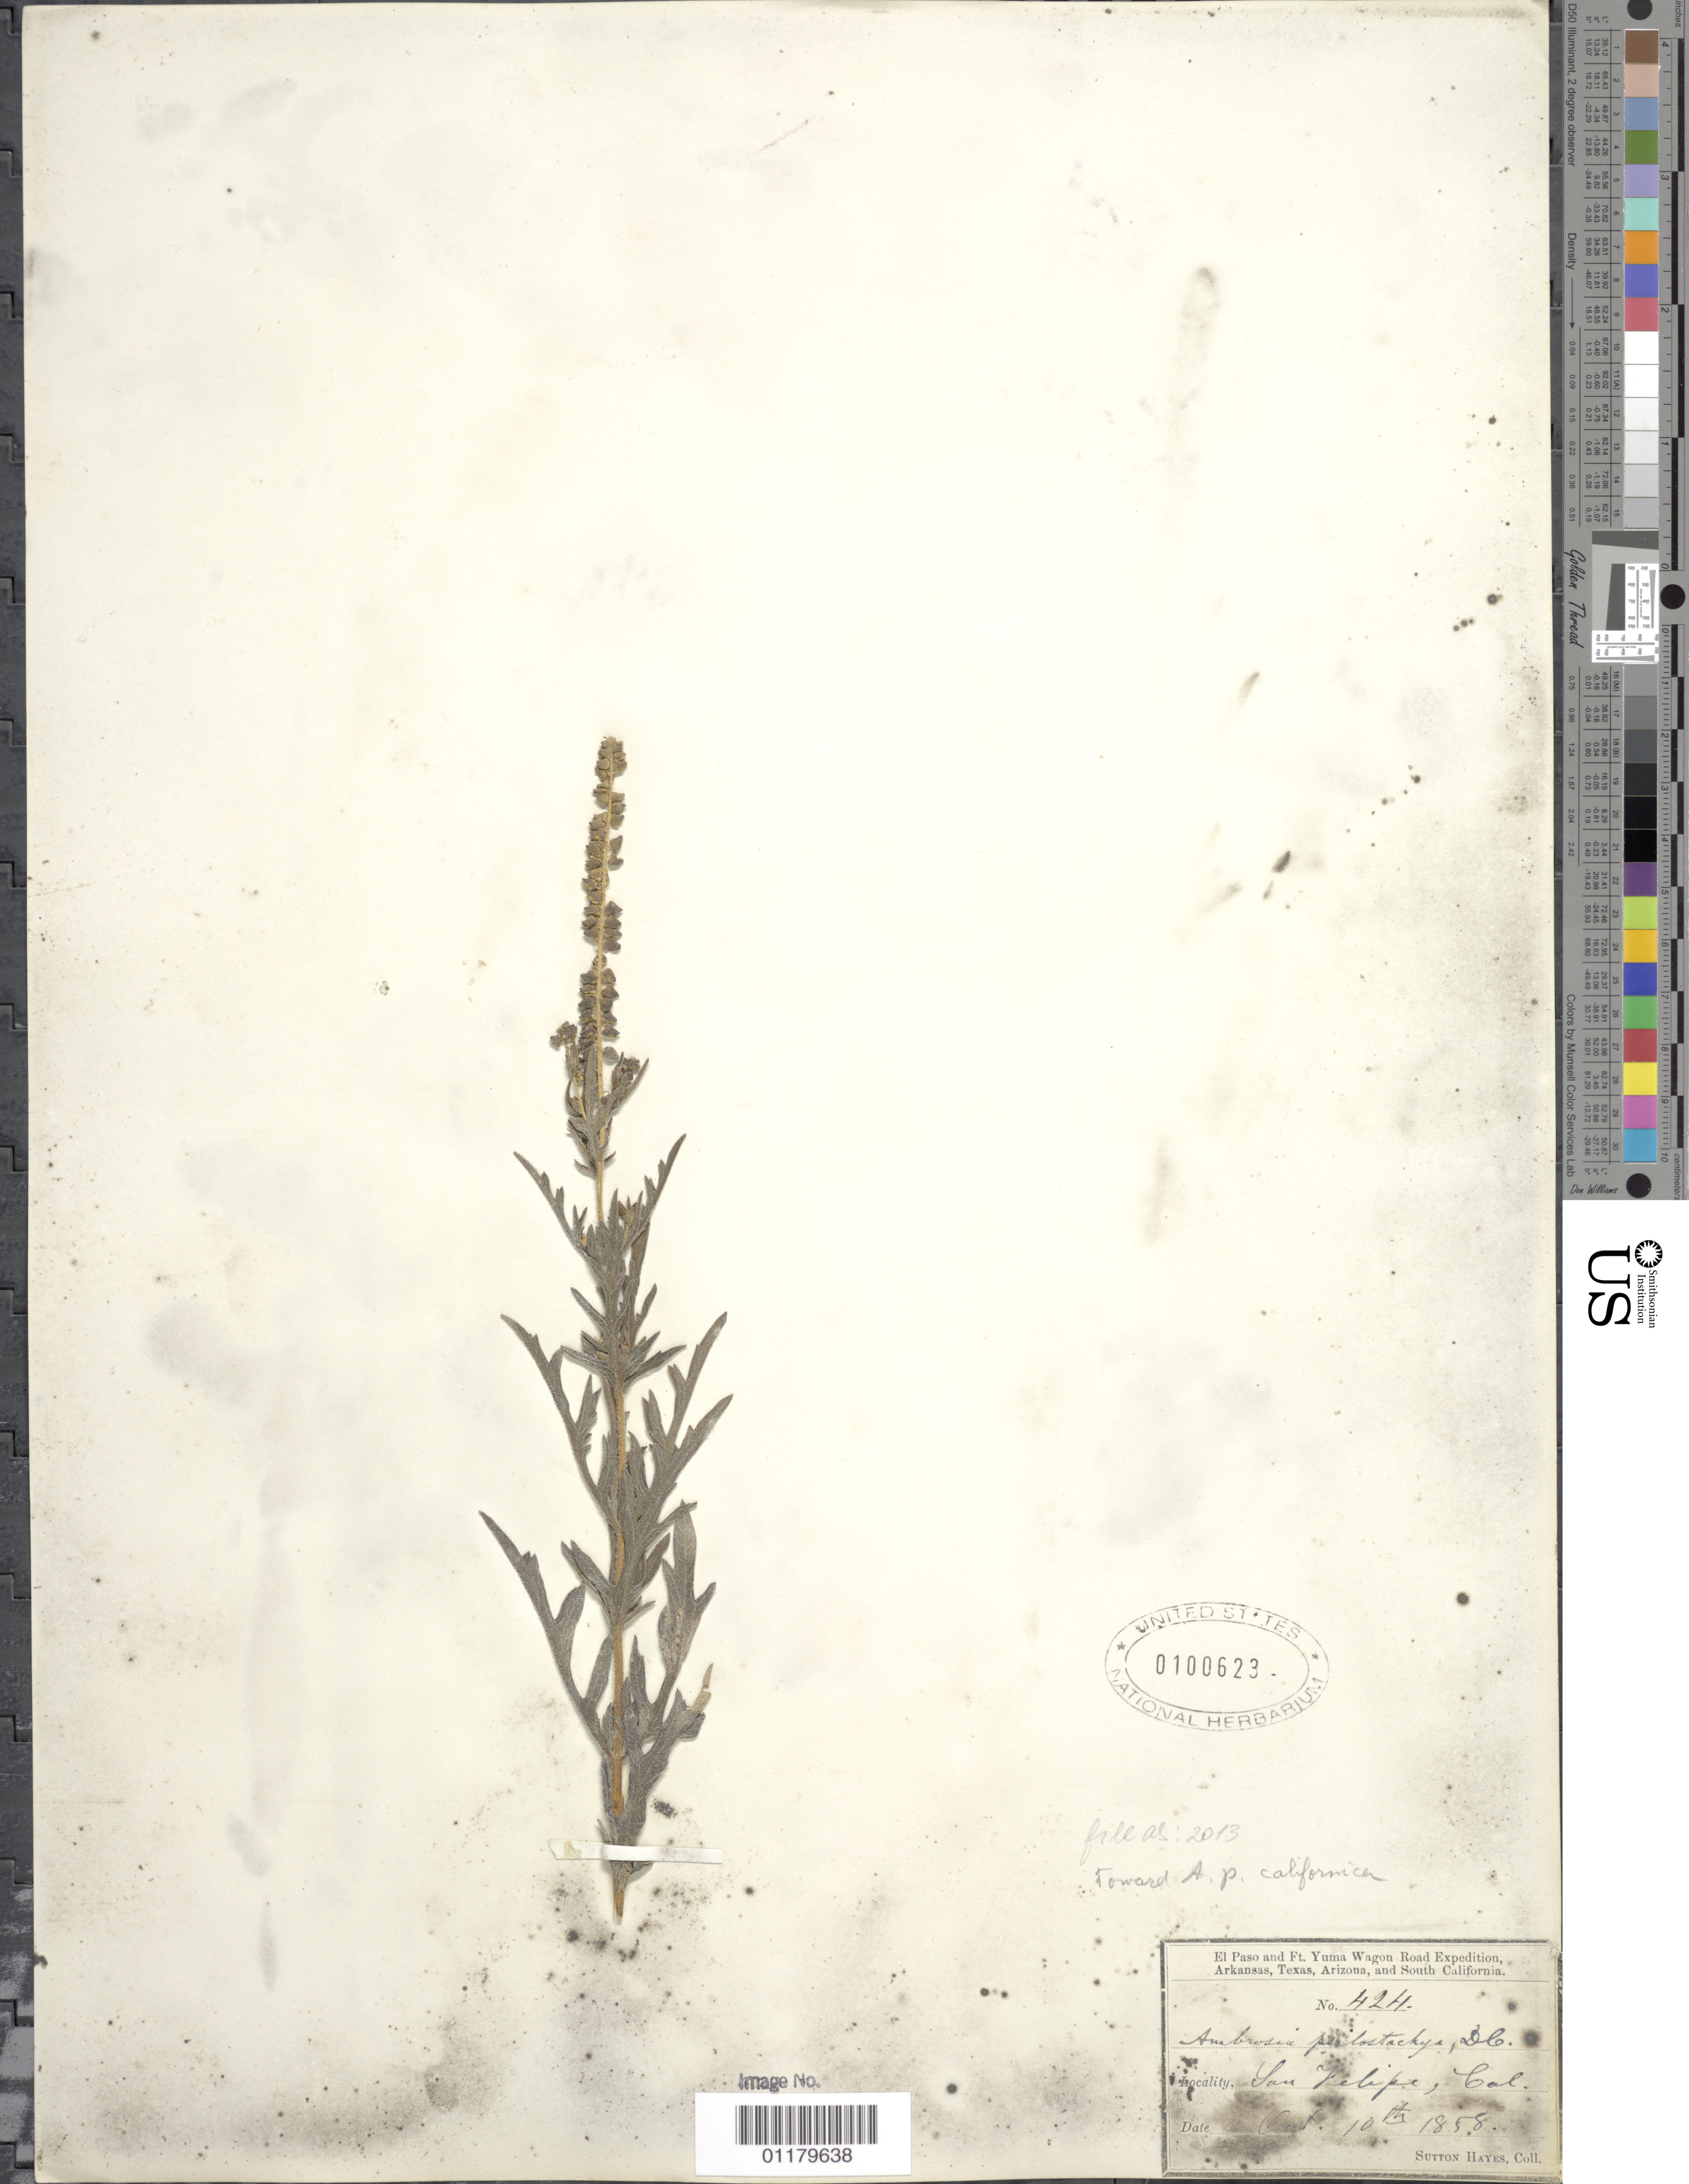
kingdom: Plantae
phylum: Tracheophyta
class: Magnoliopsida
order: Asterales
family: Asteraceae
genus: Ambrosia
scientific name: Ambrosia californica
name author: Rydb.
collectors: S. Hayes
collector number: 424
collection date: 1858-10-10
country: United States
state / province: California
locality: near San Felipe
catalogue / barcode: US 100623